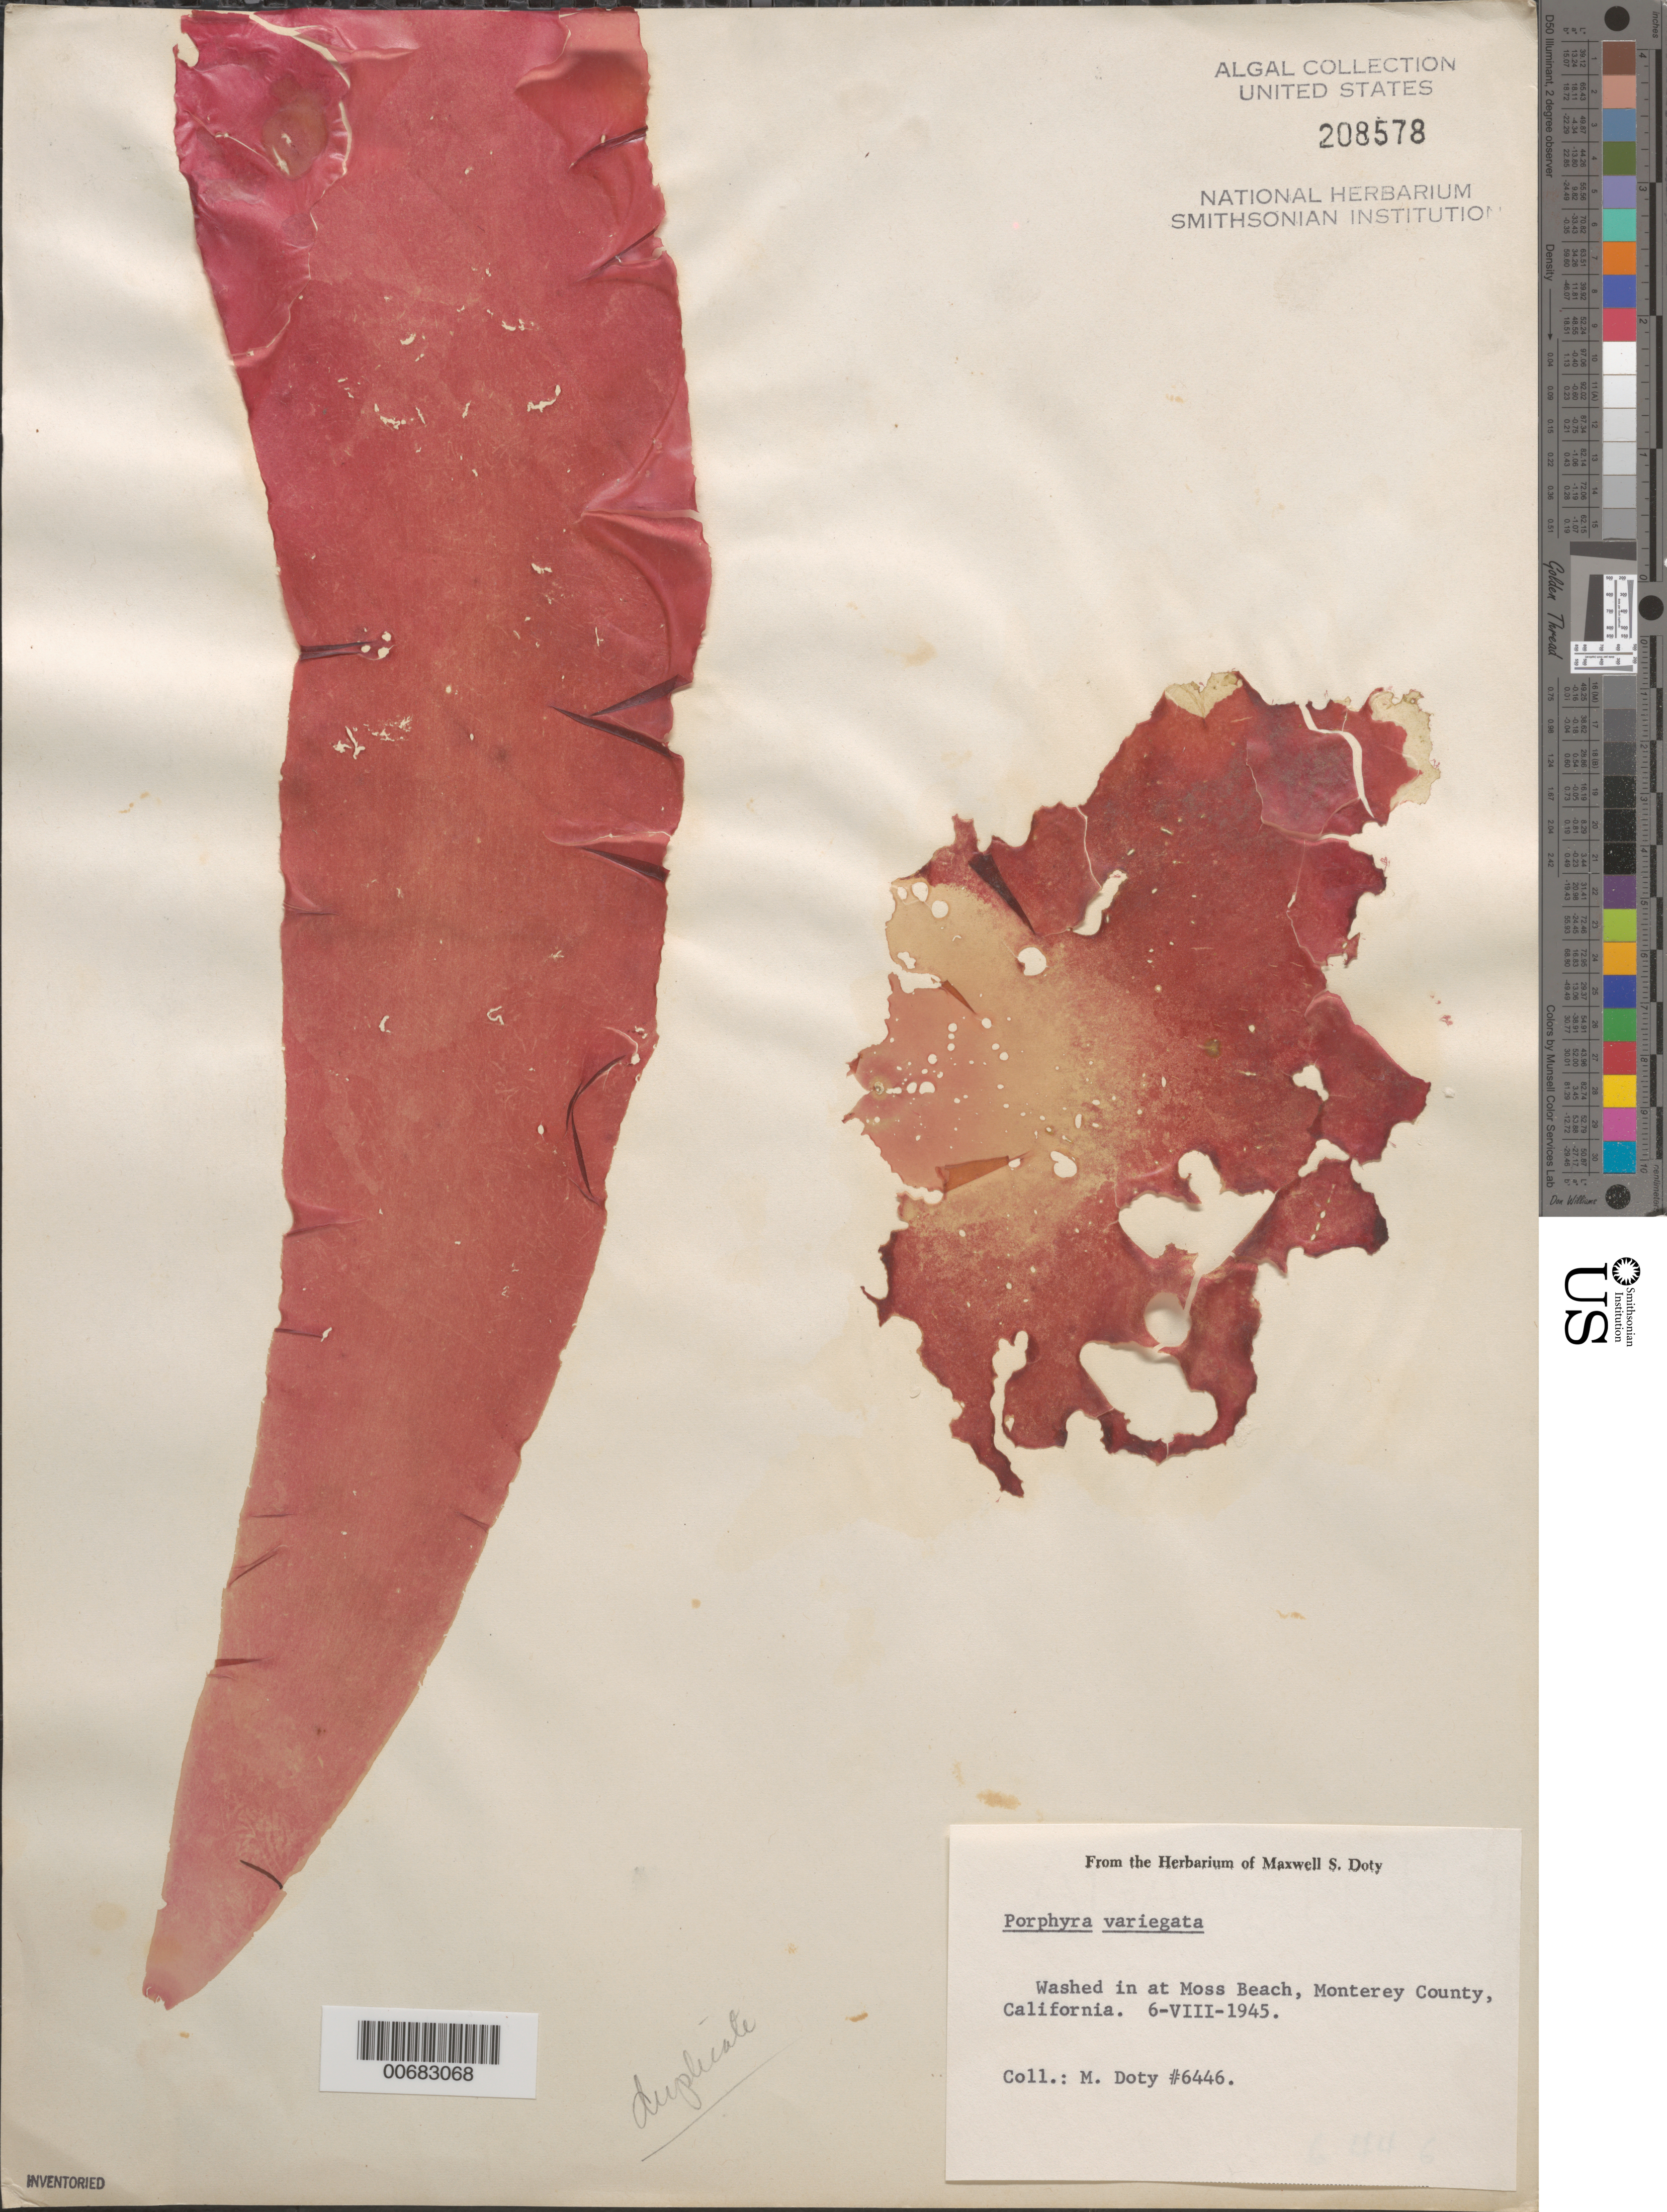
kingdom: Plantae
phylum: Rhodophyta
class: Bangiophyceae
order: Bangiales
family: Bangiaceae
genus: Porphyra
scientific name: Porphyra variegata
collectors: M. S. Doty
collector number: MSD 6446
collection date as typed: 06 Aug 1945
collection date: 1945-08-06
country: United States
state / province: California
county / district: Monterey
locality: Moss Beach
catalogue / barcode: US 208578